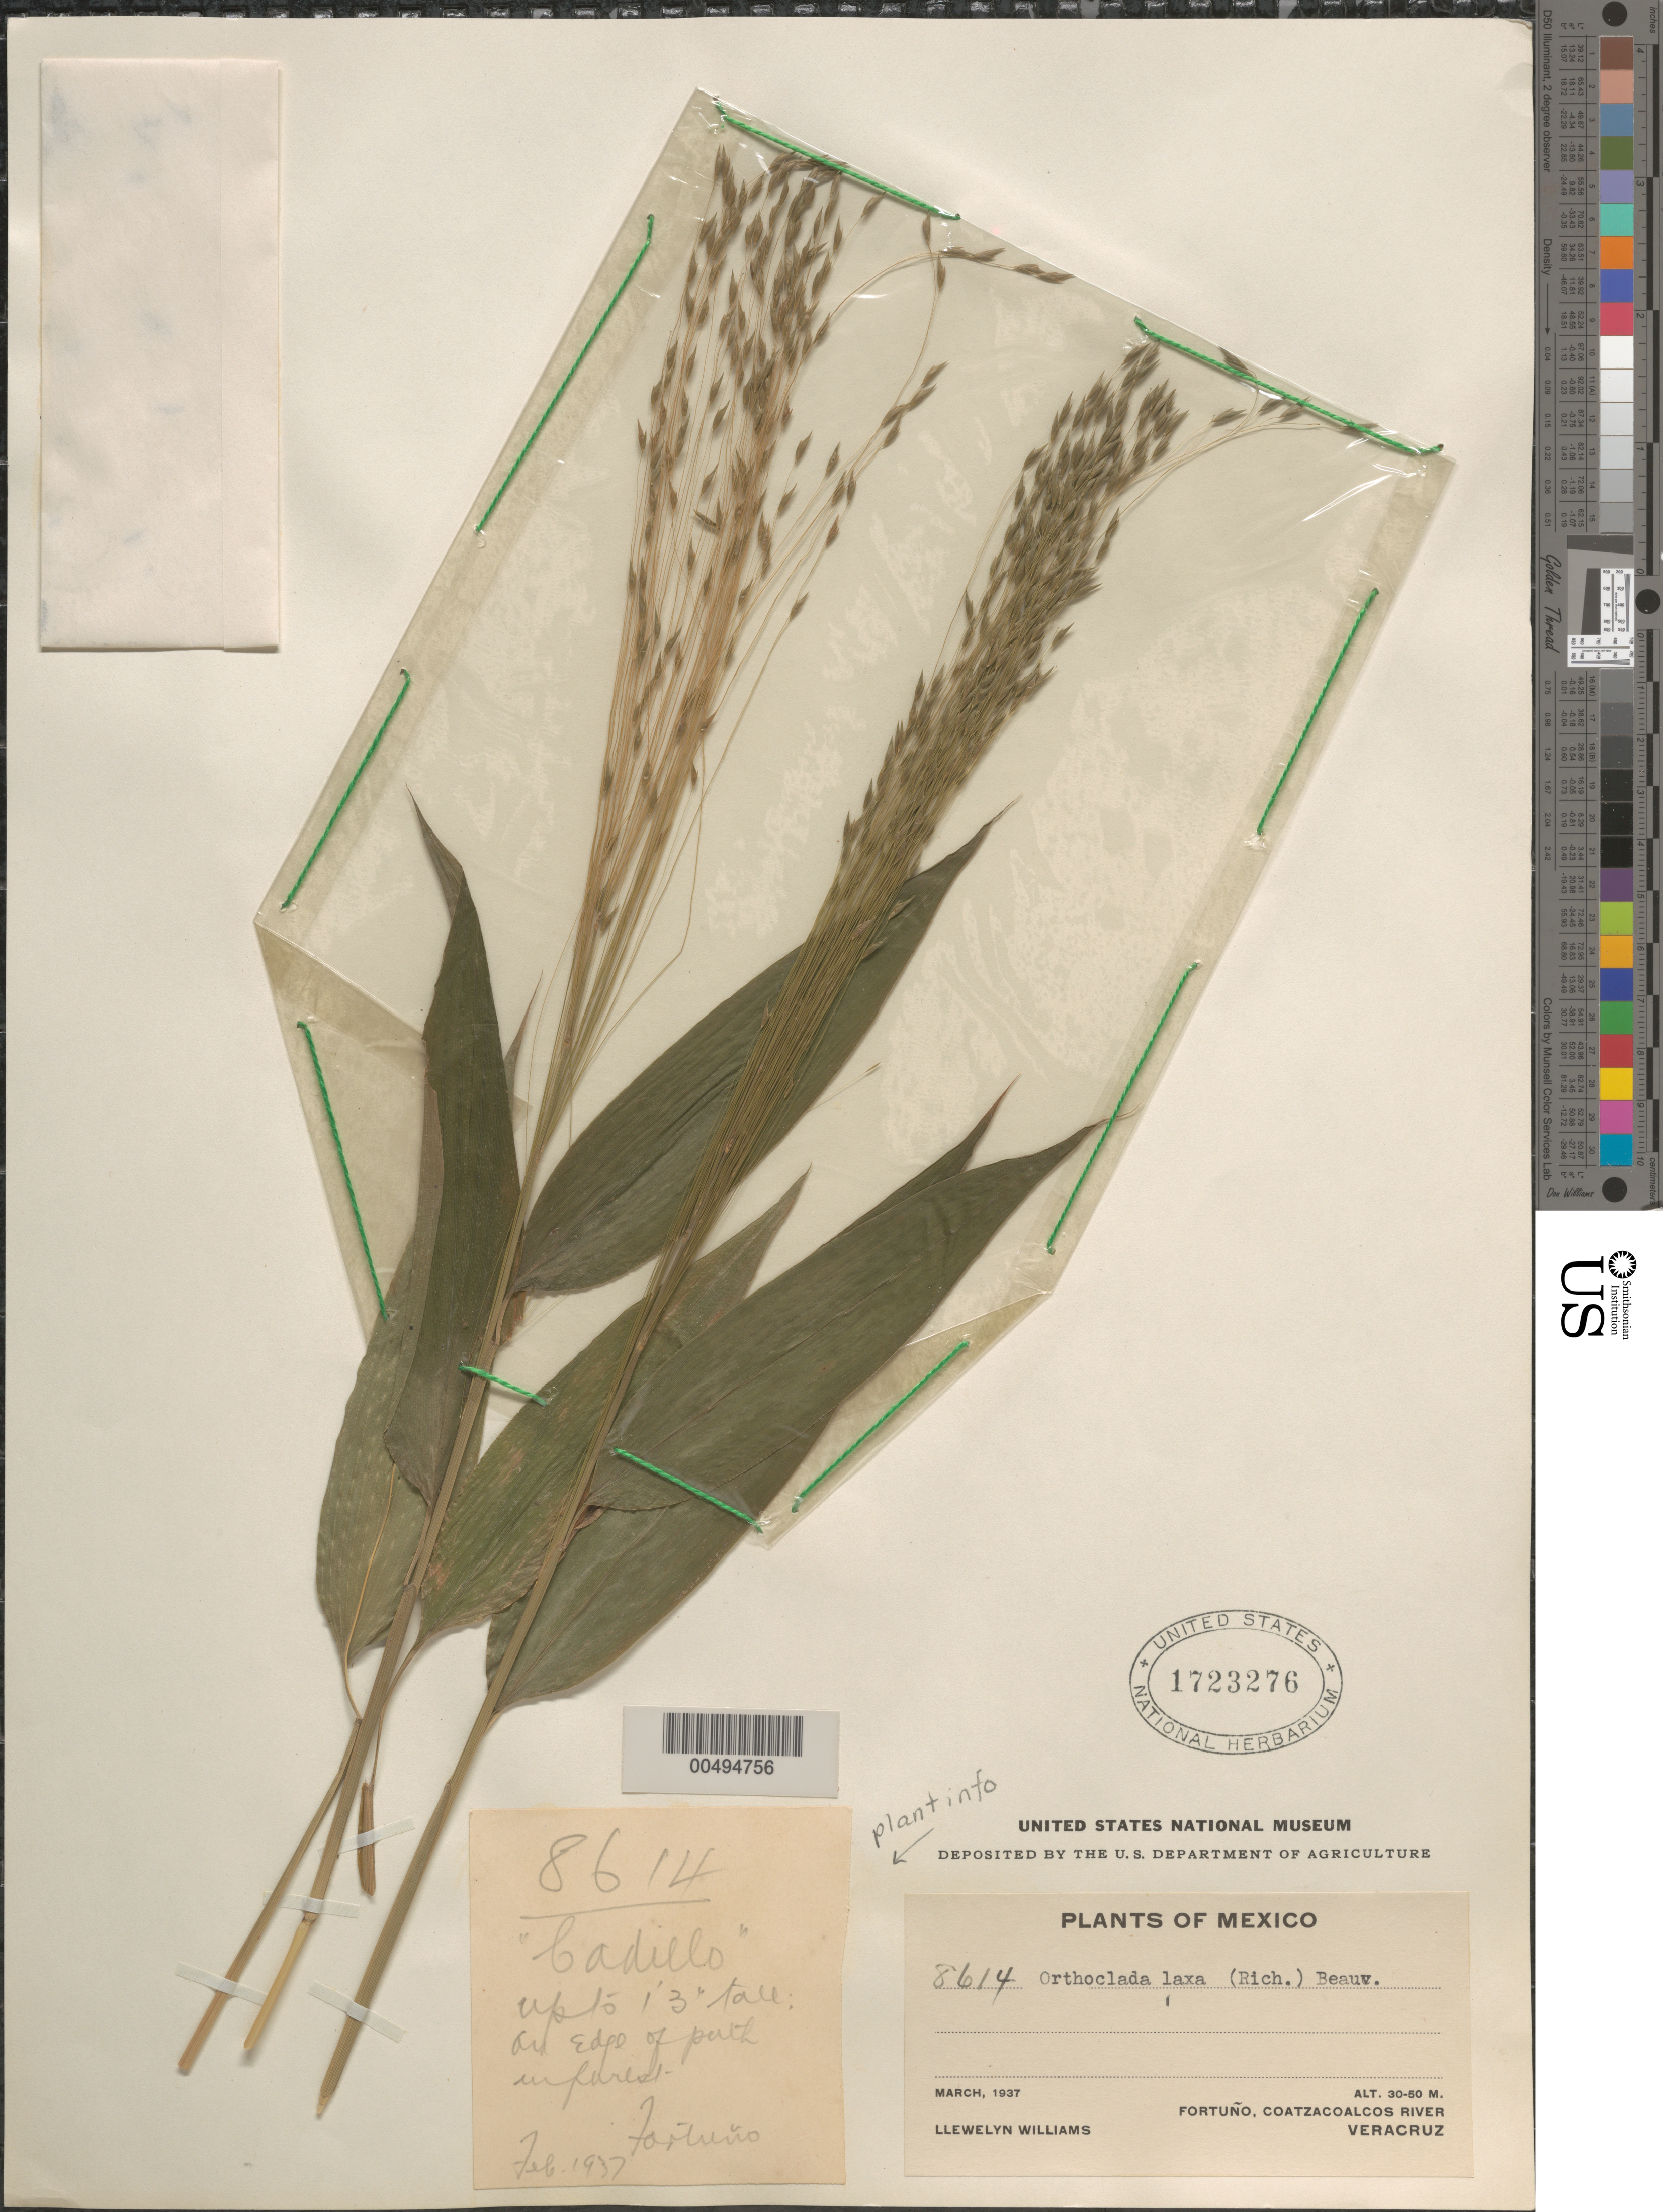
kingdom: Plantae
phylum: Tracheophyta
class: Liliopsida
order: Poales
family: Poaceae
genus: Orthoclada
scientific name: Orthoclada laxa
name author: P. Beauv.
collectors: Ll. Williams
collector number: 8614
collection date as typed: Mar 1937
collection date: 1937-03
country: Mexico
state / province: Veracruz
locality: Fortu¤o, Coatzacoalcos River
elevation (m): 30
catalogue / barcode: US 1723276